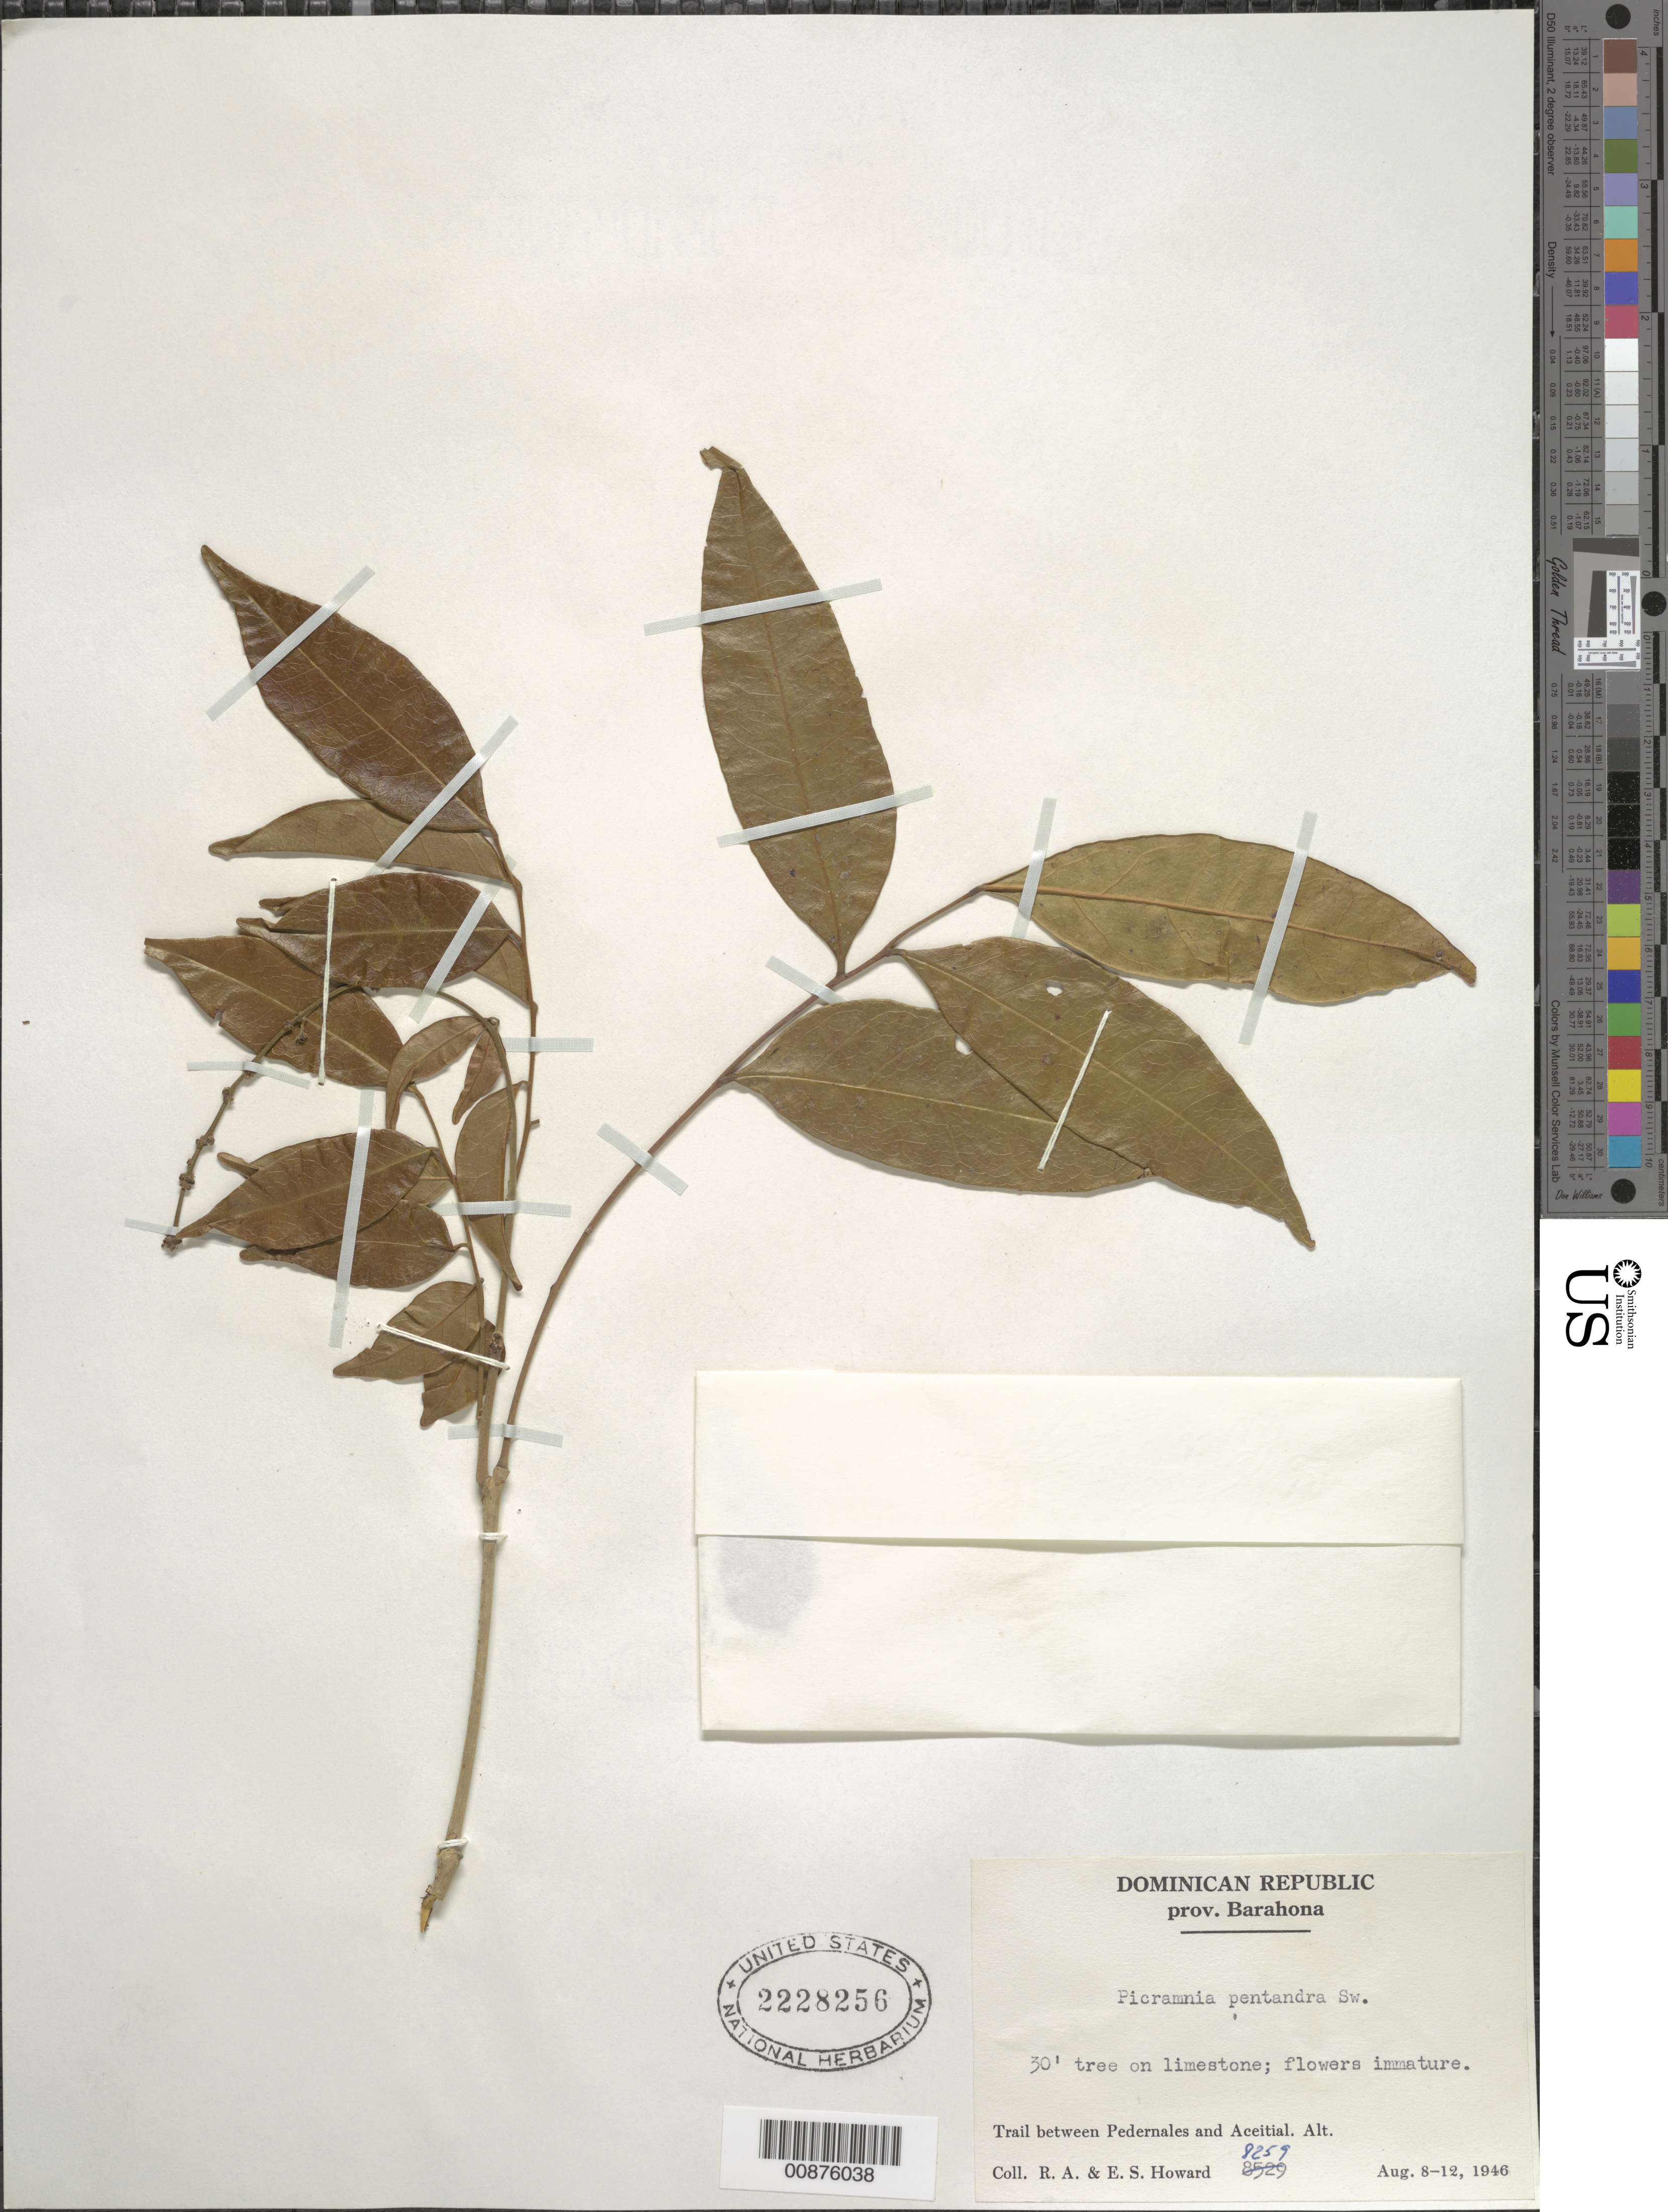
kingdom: Plantae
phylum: Tracheophyta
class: Magnoliopsida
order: Picramniales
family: Picramniaceae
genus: Picramnia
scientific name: Picramnia pentandra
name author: Sw.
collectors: R. A. Howard & E. S. Howard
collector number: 8256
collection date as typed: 08 Aug 1946 to 12 Aug 1946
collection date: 1946-08-08/1946-08-12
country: Dominican Republic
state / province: Barahona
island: Hispaniola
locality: Trail between Pedernales and Aceitial.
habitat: On limestone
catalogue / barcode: US 2228256